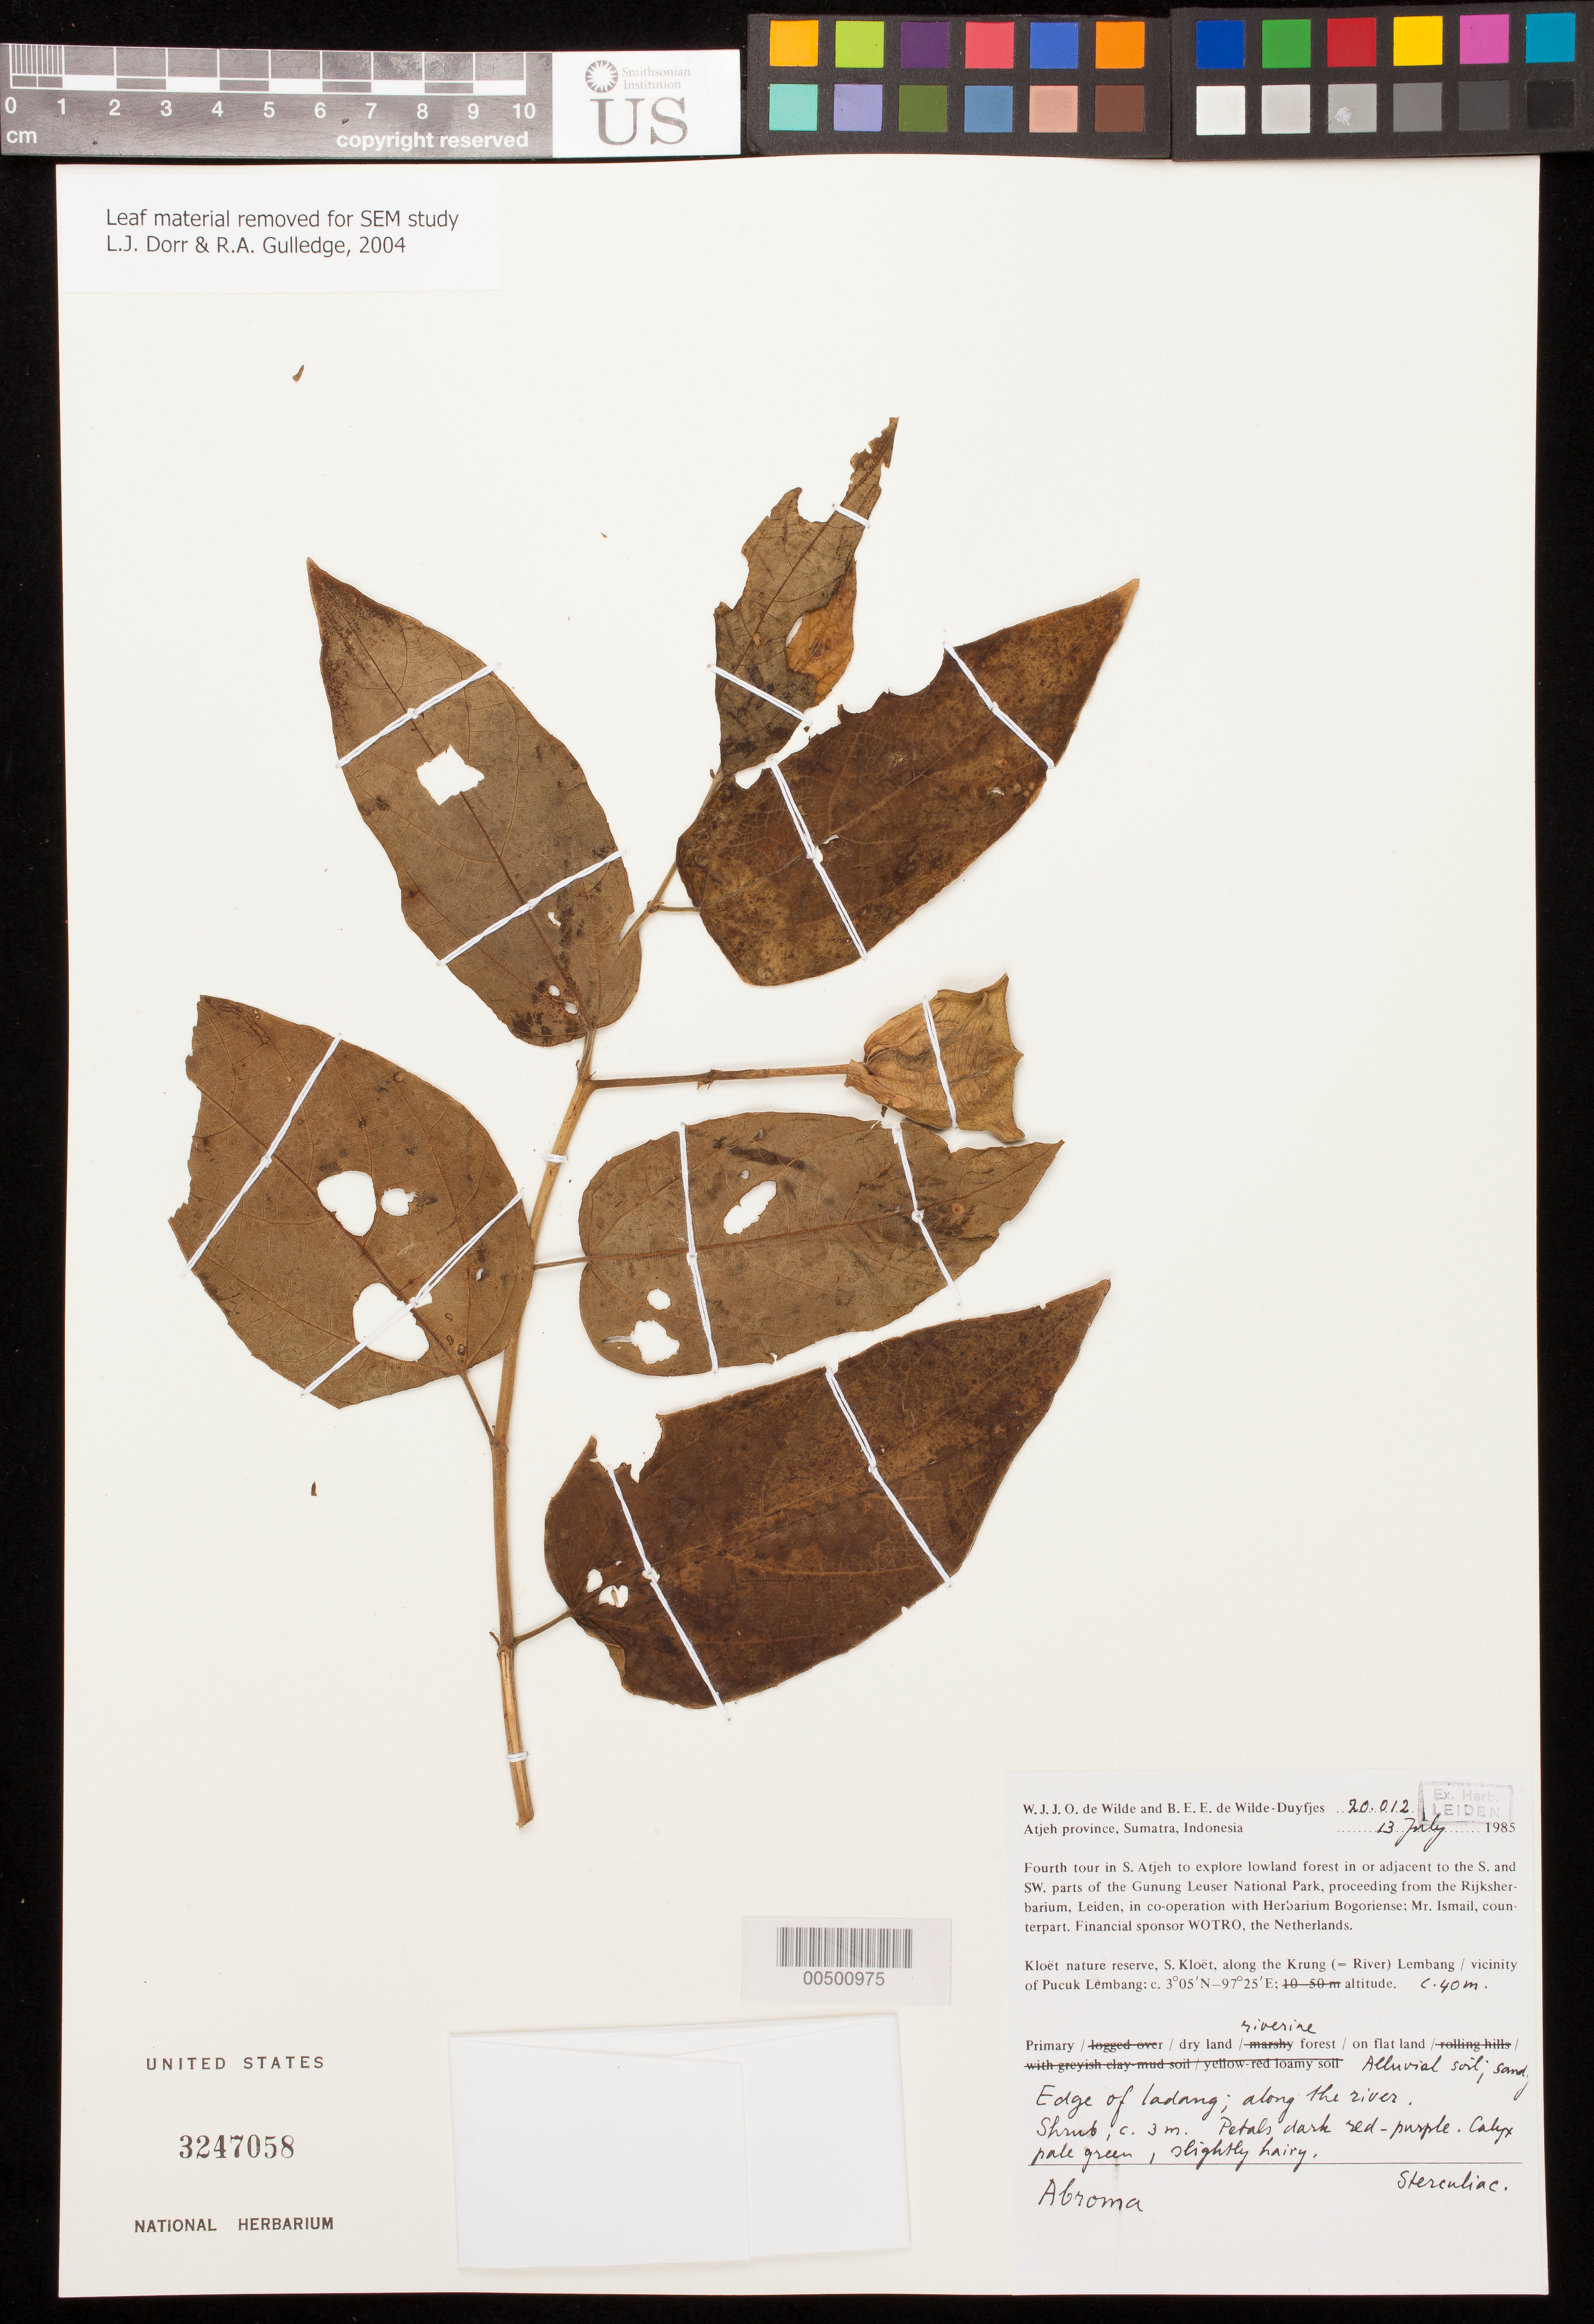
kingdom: Plantae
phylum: Tracheophyta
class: Magnoliopsida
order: Malvales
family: Malvaceae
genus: Abroma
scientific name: Abroma sp.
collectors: W. J. de Wilde & B. E. de Wilde-Duyfjes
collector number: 20012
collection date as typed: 13 Jul 1985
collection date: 1985-07-13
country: Indonesia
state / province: Sumatra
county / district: Aceh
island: Sumatra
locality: Kloët Nature Reserve, S. Kloët, along the Krung (=river) Lembang /vic. of Pucuk Lembang, S & SW parts of Gunung Leuser Nat'l Pk.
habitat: Primary dry land riverine forest on flat land. Alluvial soil, sandy. Edge of ladang; along the river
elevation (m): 40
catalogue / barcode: US 3247058